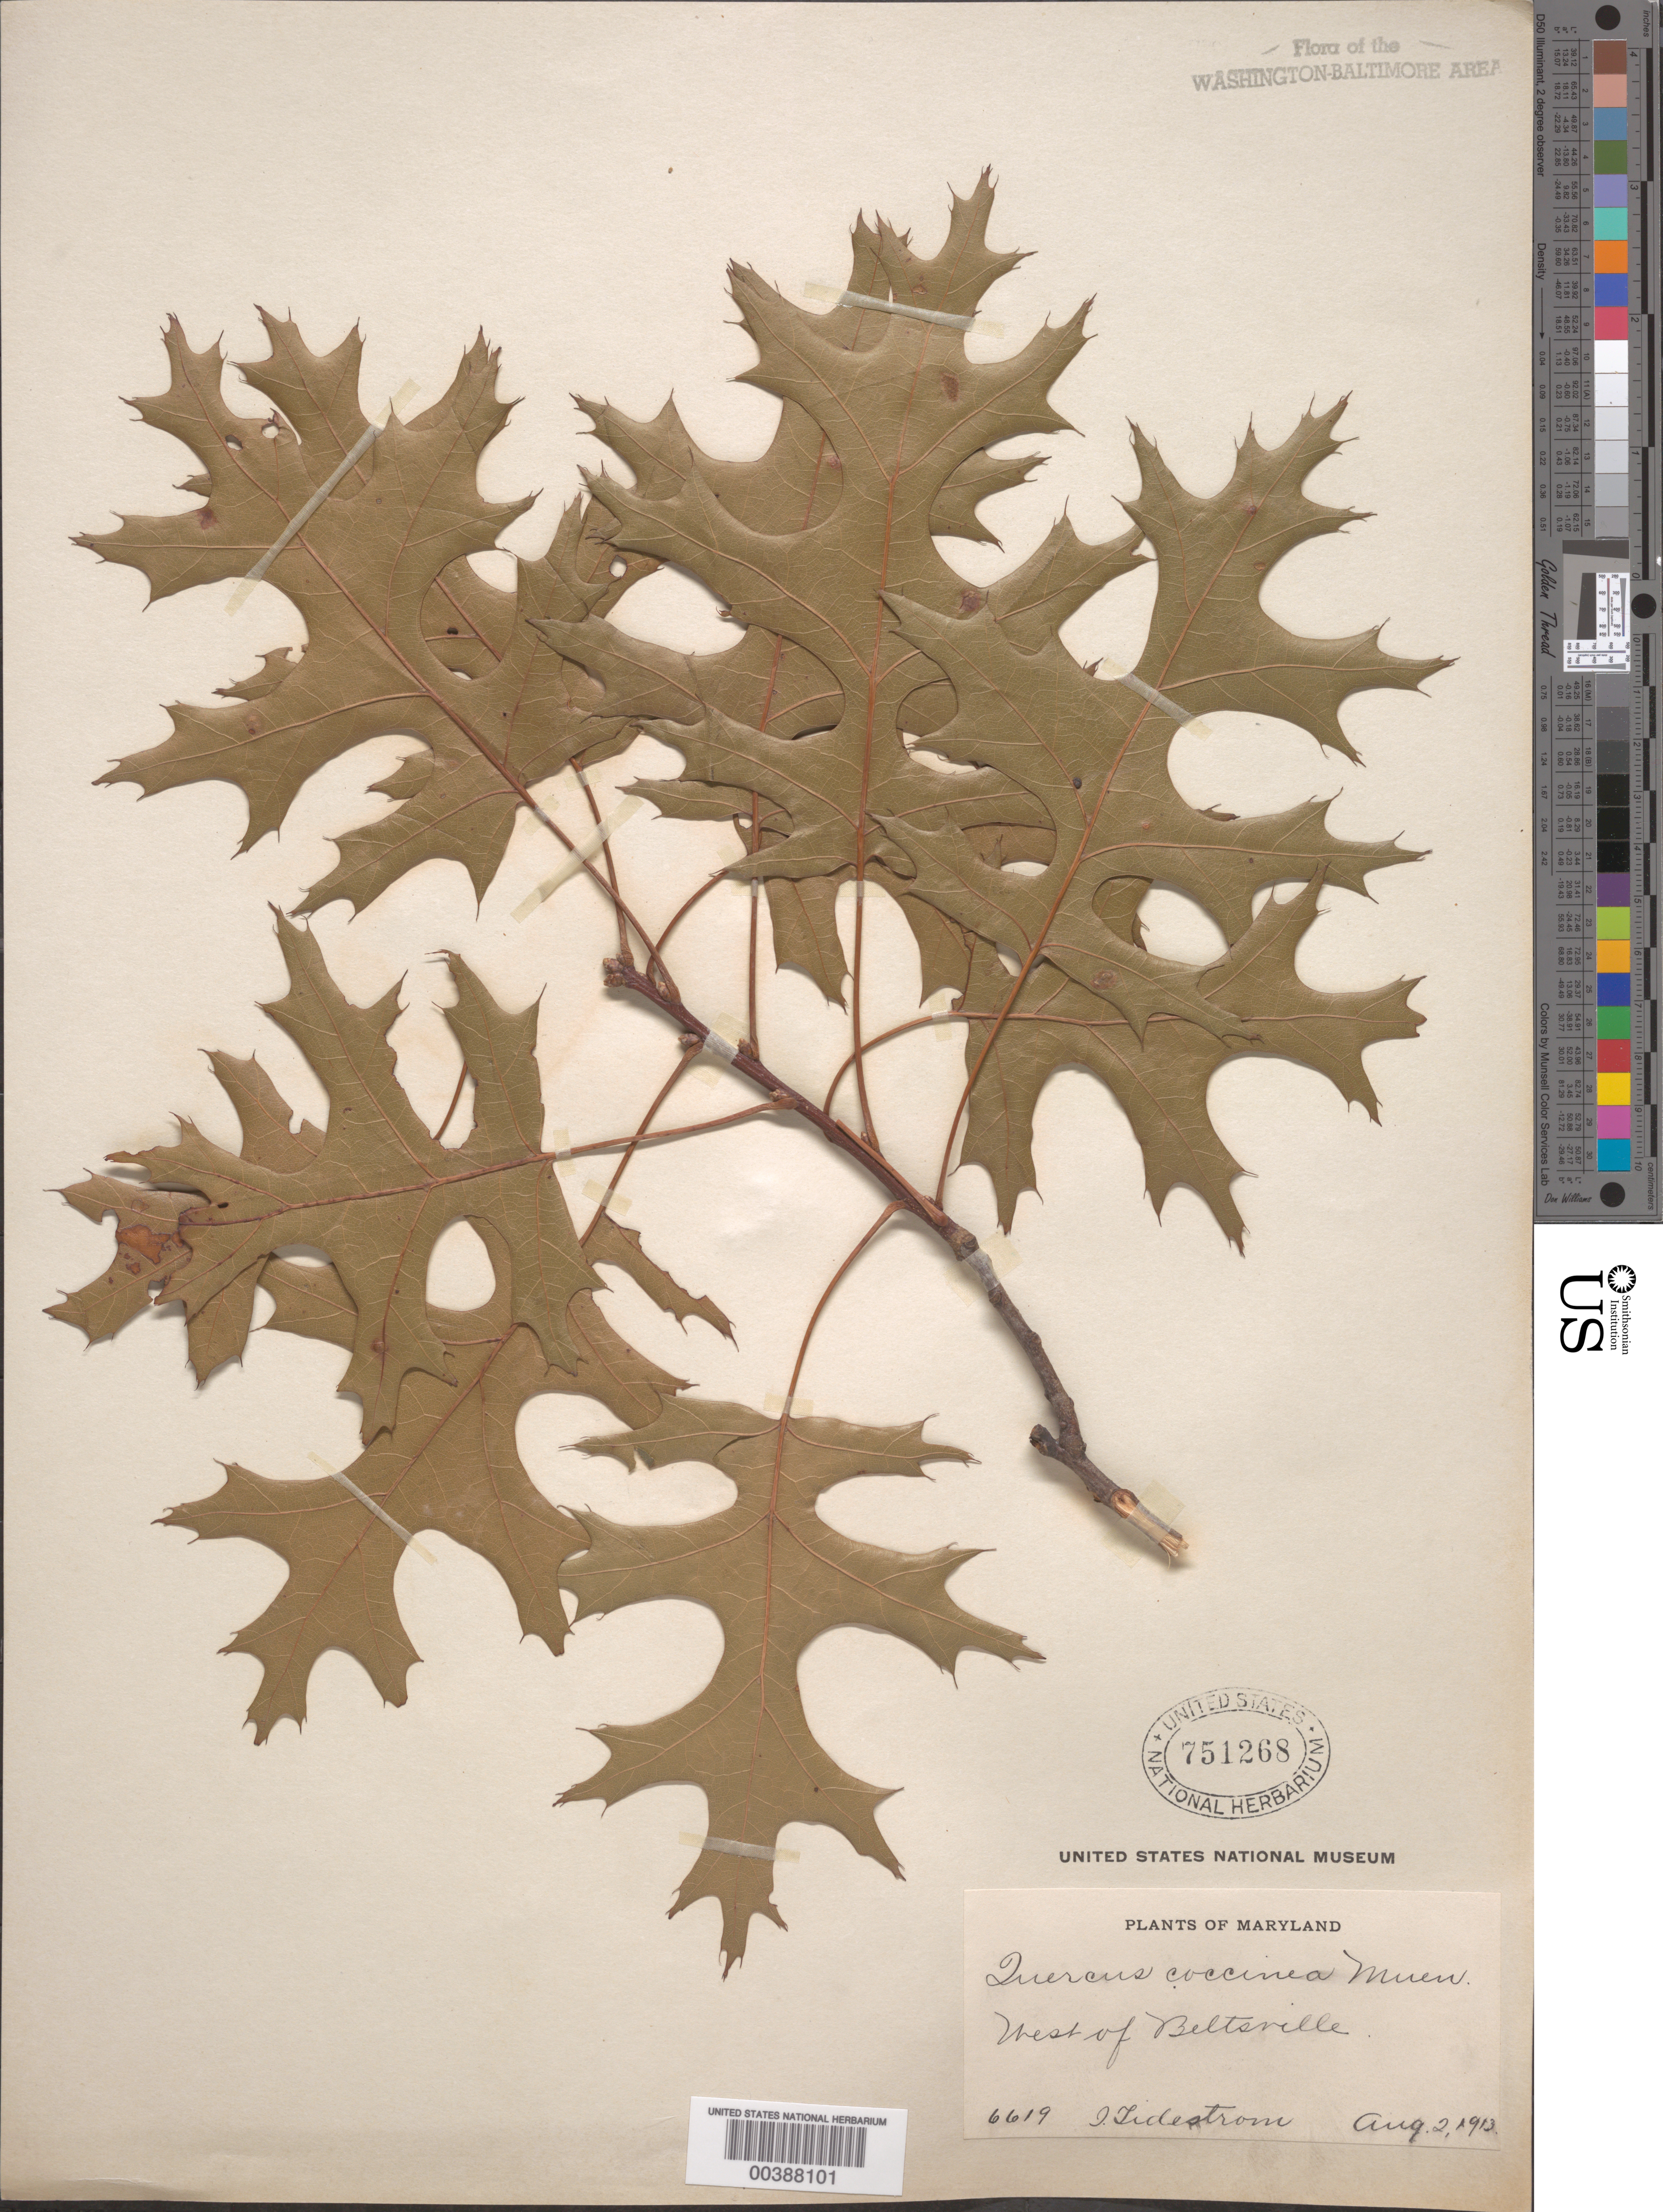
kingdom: Plantae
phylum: Tracheophyta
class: Magnoliopsida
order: Fagales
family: Fagaceae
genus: Quercus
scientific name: Quercus coccinea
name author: Münchh.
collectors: I. F. Tidestrom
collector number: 6619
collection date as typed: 02 Aug 1913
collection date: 1913-08-02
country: United States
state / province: Maryland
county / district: Prince George's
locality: West of Beltsville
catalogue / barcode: US 751268